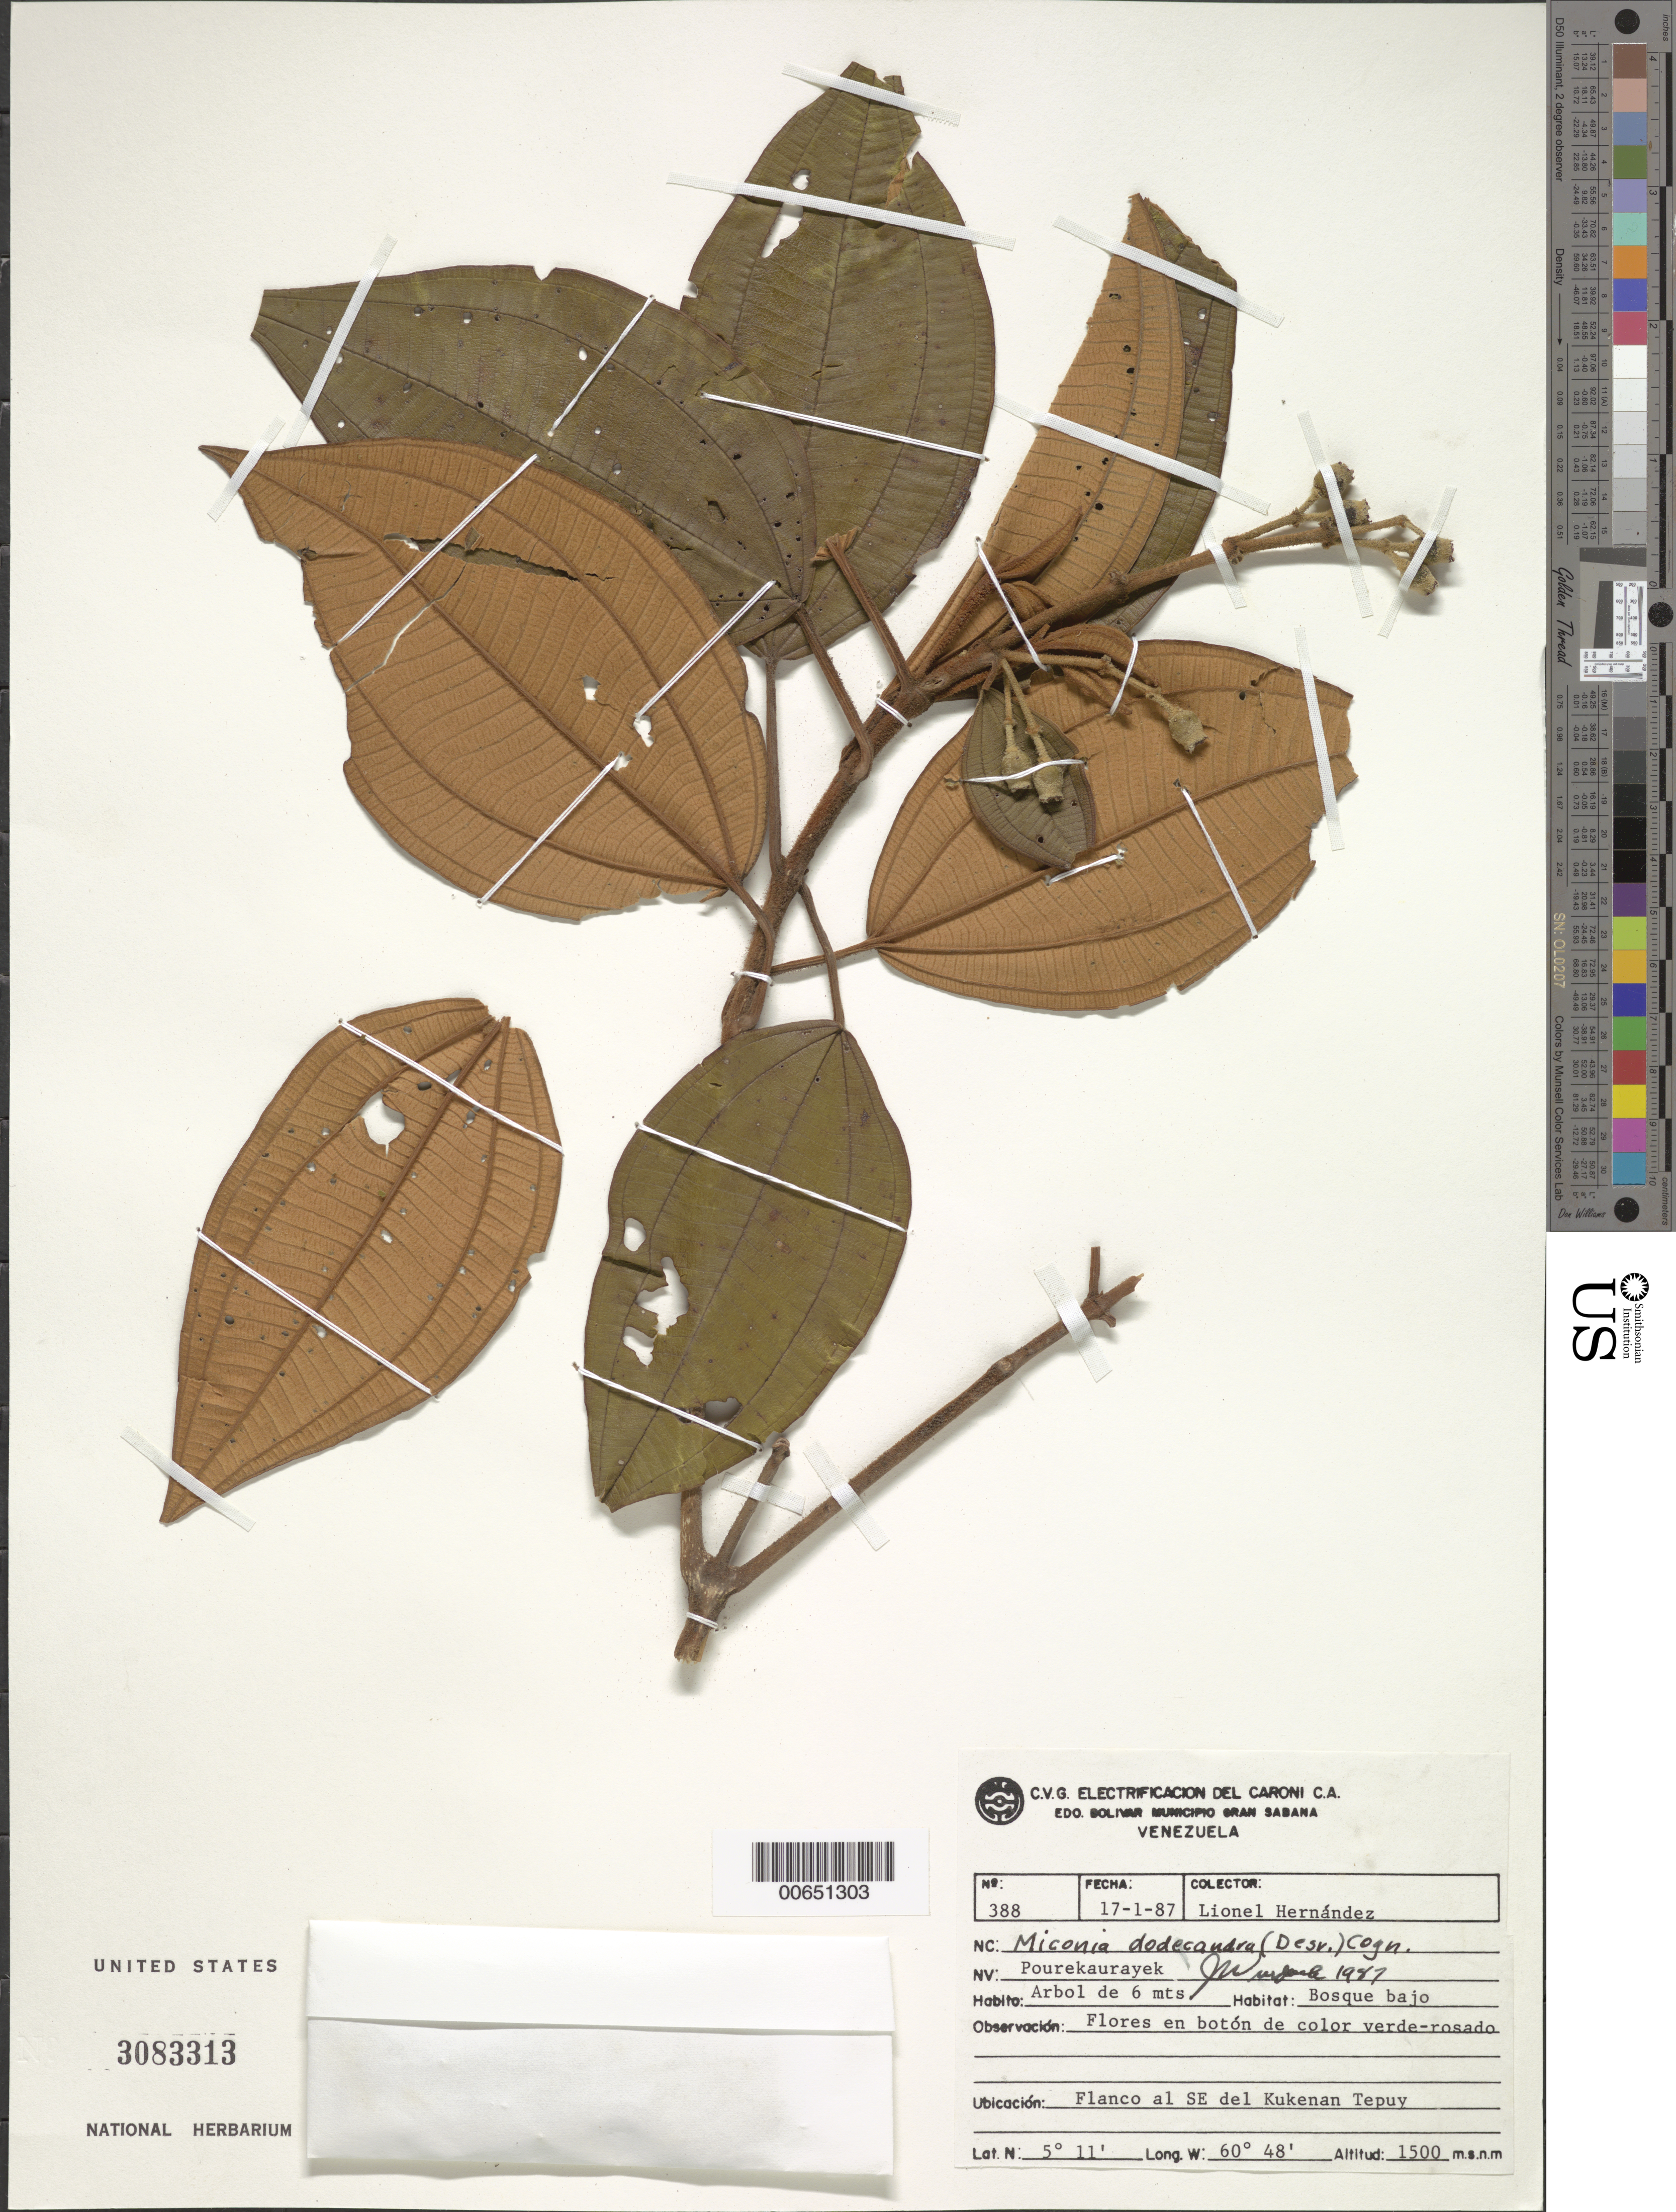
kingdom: Plantae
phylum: Tracheophyta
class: Magnoliopsida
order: Myrtales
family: Melastomataceae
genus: Miconia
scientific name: Miconia dodecandra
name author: Cogn.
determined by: Wurdack, John J., (US), US (UNITED STATES)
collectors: L. Hernández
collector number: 388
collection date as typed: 17-Jan-87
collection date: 1987-01-17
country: Venezuela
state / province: Bolívar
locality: Mun. Gran Sabana, Kukenan Tepuy, flanco al SE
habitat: Bosque bajo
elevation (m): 1500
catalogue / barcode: US 3083313